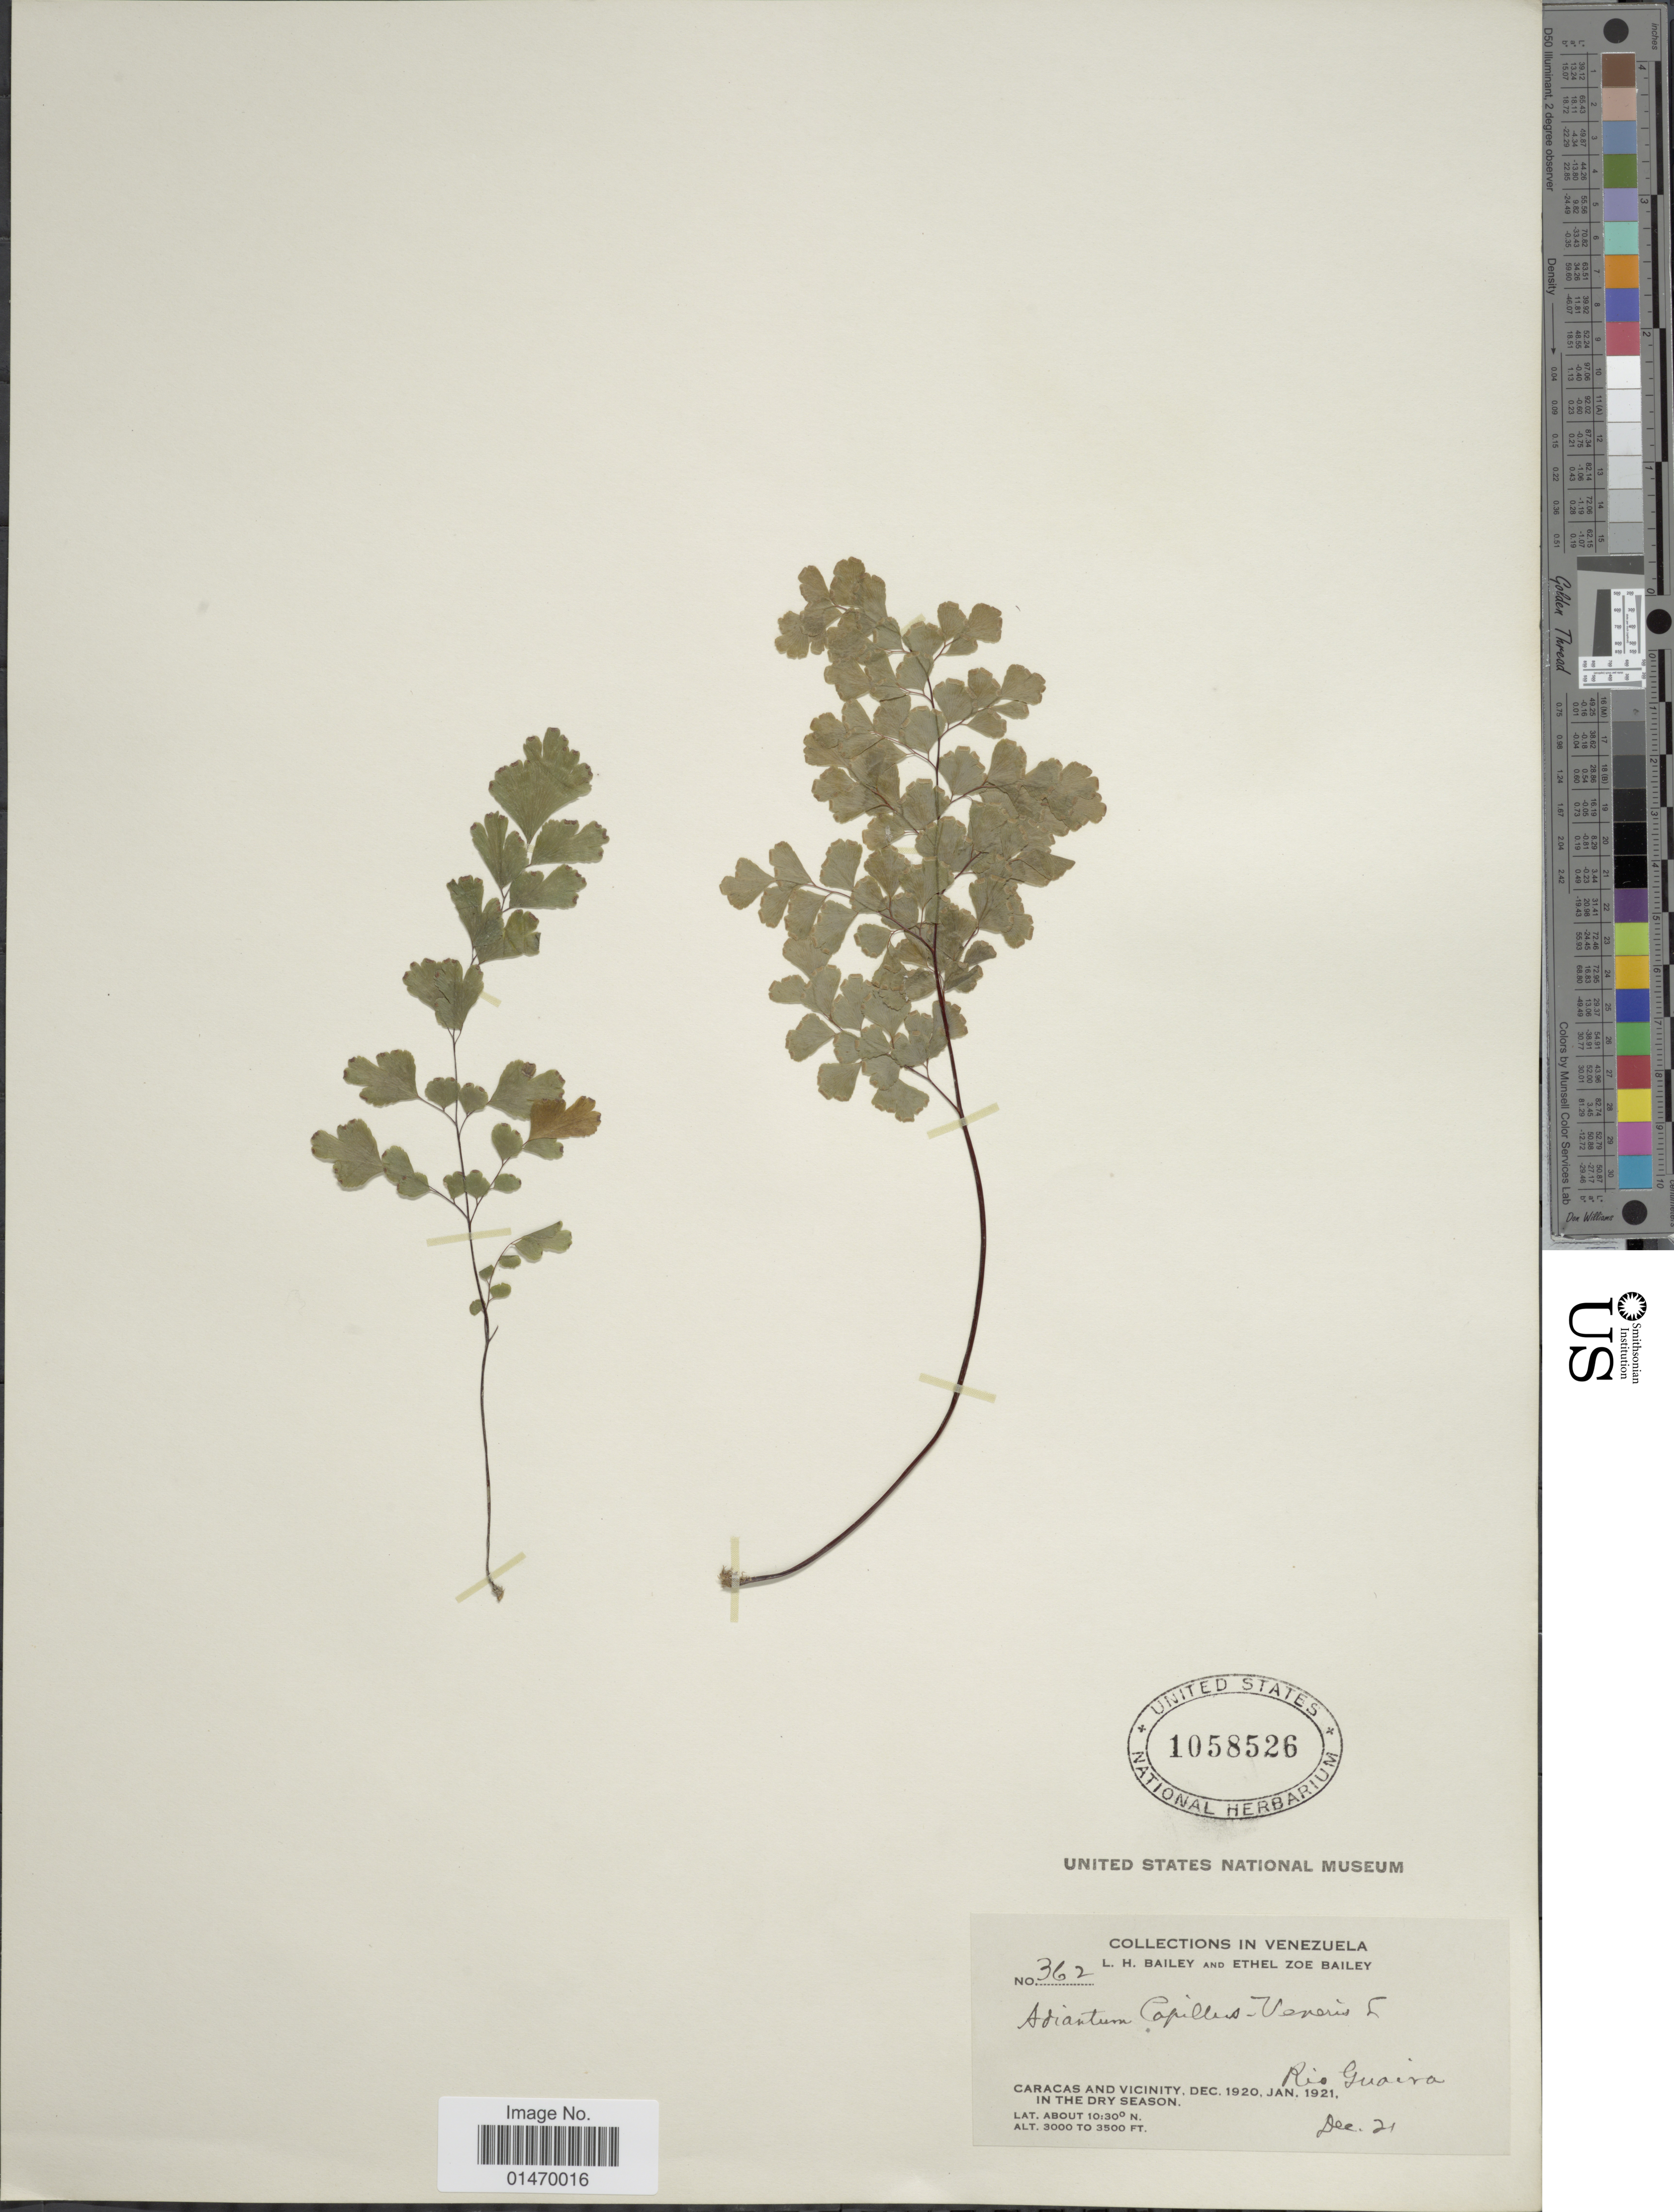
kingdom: Plantae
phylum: Tracheophyta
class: Polypodiopsida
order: Polypodiales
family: Pteridaceae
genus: Adiantum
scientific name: Adiantum capillus-veneris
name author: L.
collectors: L. H. Bailey & E. Z. Bailey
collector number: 362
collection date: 1920-12/1921-01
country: Venezuela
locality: Caracas and Vicinity.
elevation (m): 914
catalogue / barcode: US 1058526